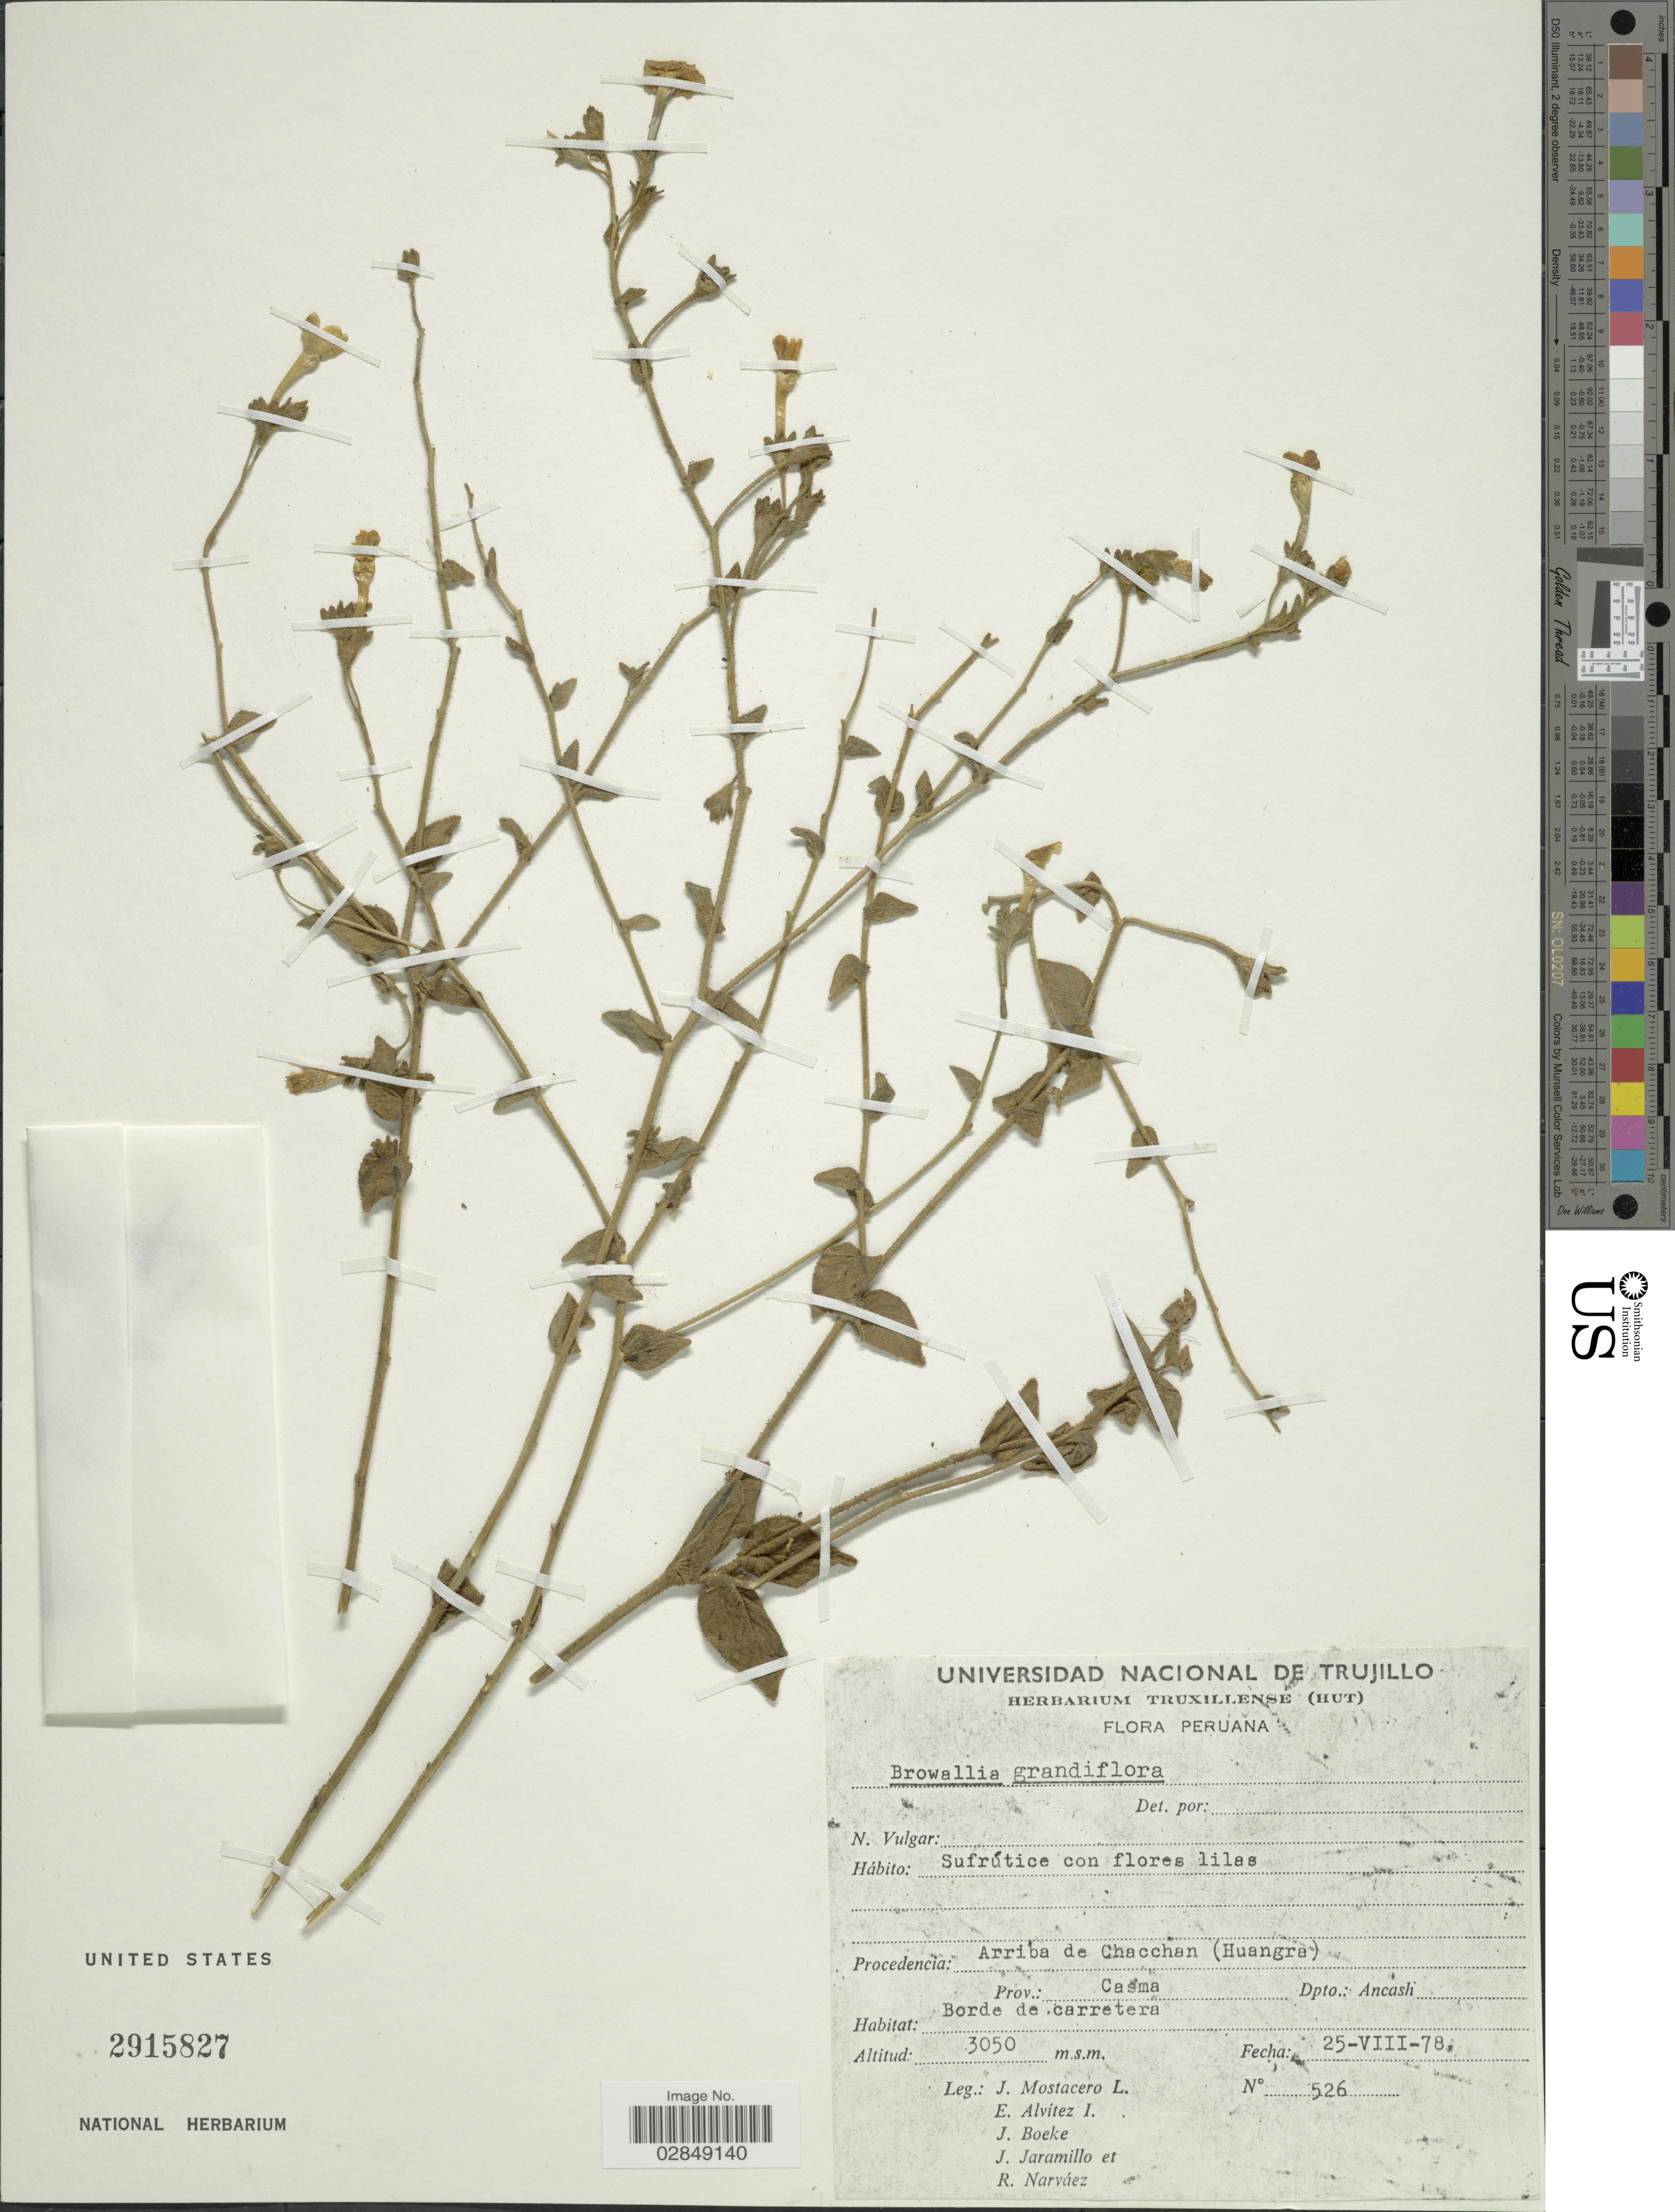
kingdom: Plantae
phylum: Tracheophyta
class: Magnoliopsida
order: Solanales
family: Solanaceae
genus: Browallia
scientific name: Browallia americana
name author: L.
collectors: L. Mostacero, E. Alvitez I., J. Boeke, J. Jaramillo & R. Narváez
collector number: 526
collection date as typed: Transcribed d/m/y: 25/8/78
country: Peru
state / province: Ancash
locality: Arriba de Chacchan (Huangra). Prov.: Casma. Dpto.: Ancash.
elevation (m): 3050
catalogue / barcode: US 2915827